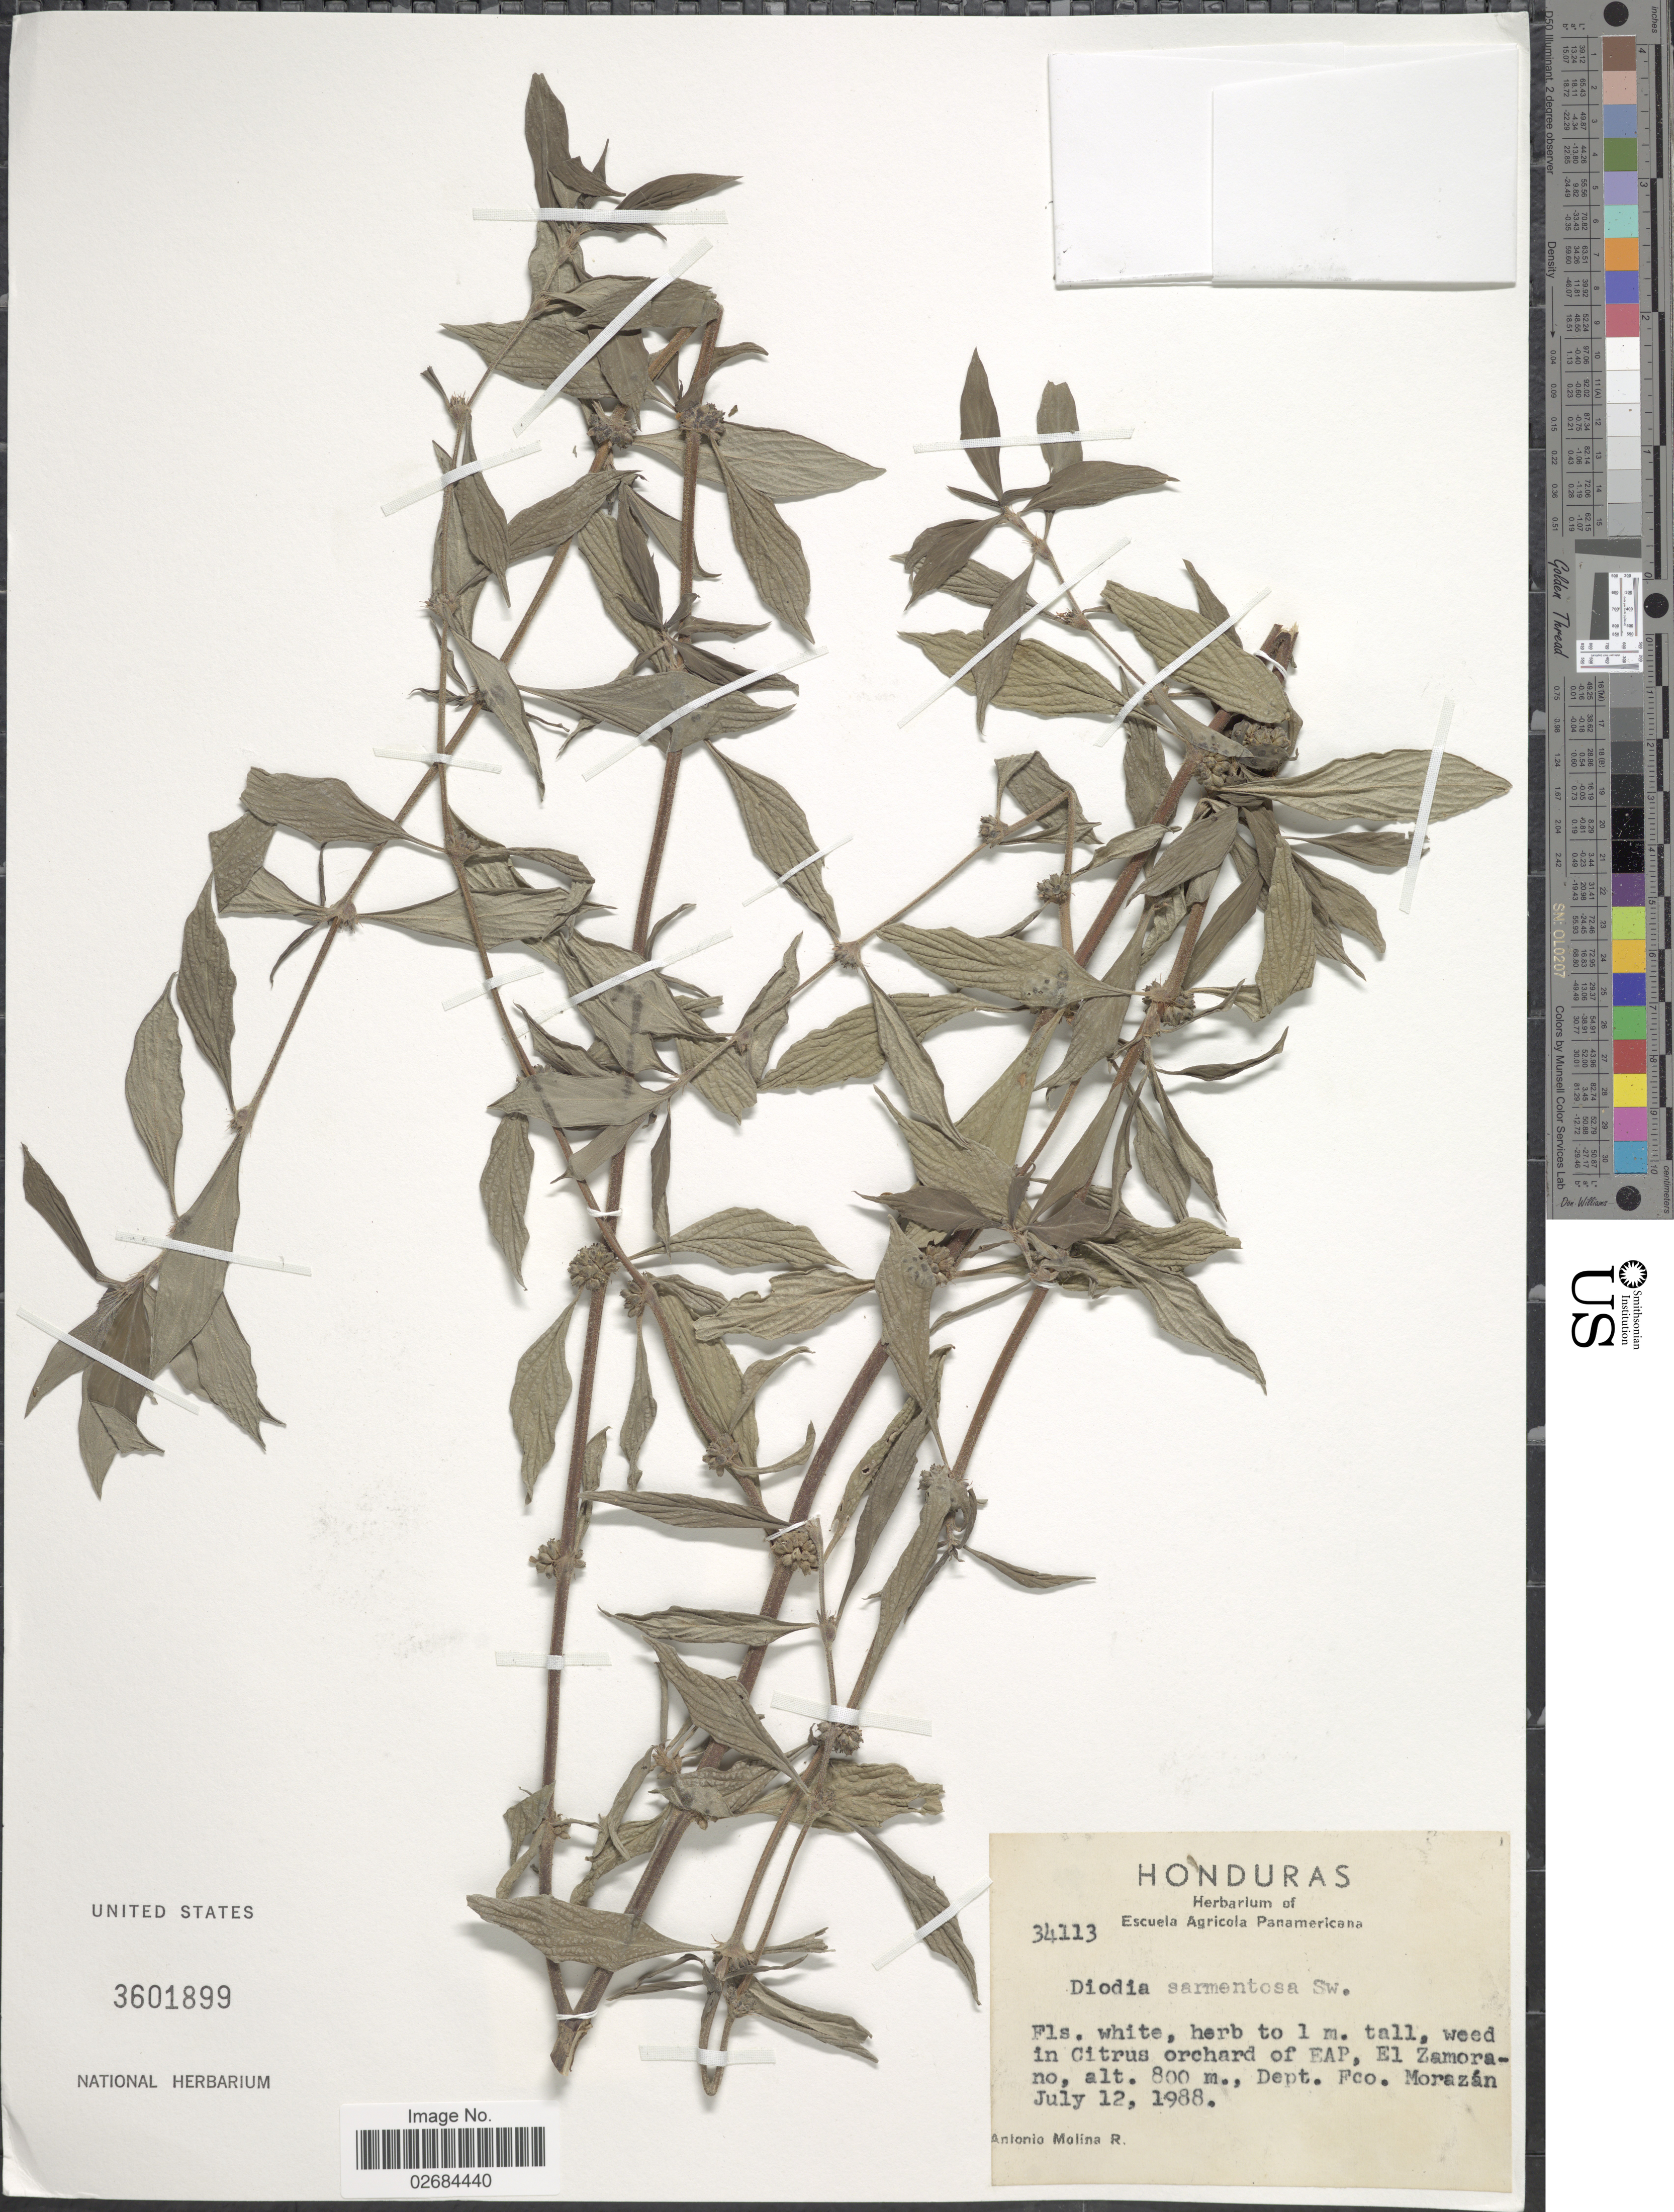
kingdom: Plantae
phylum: Tracheophyta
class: Magnoliopsida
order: Gentianales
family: Rubiaceae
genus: Diodia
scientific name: Diodia sarmentosa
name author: Sw.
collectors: A. Molina R.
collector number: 34113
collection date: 1988-07-12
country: Honduras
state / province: Fco. Morazán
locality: Citrus orchard of EAP, El Zamorano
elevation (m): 800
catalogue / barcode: US 3601899